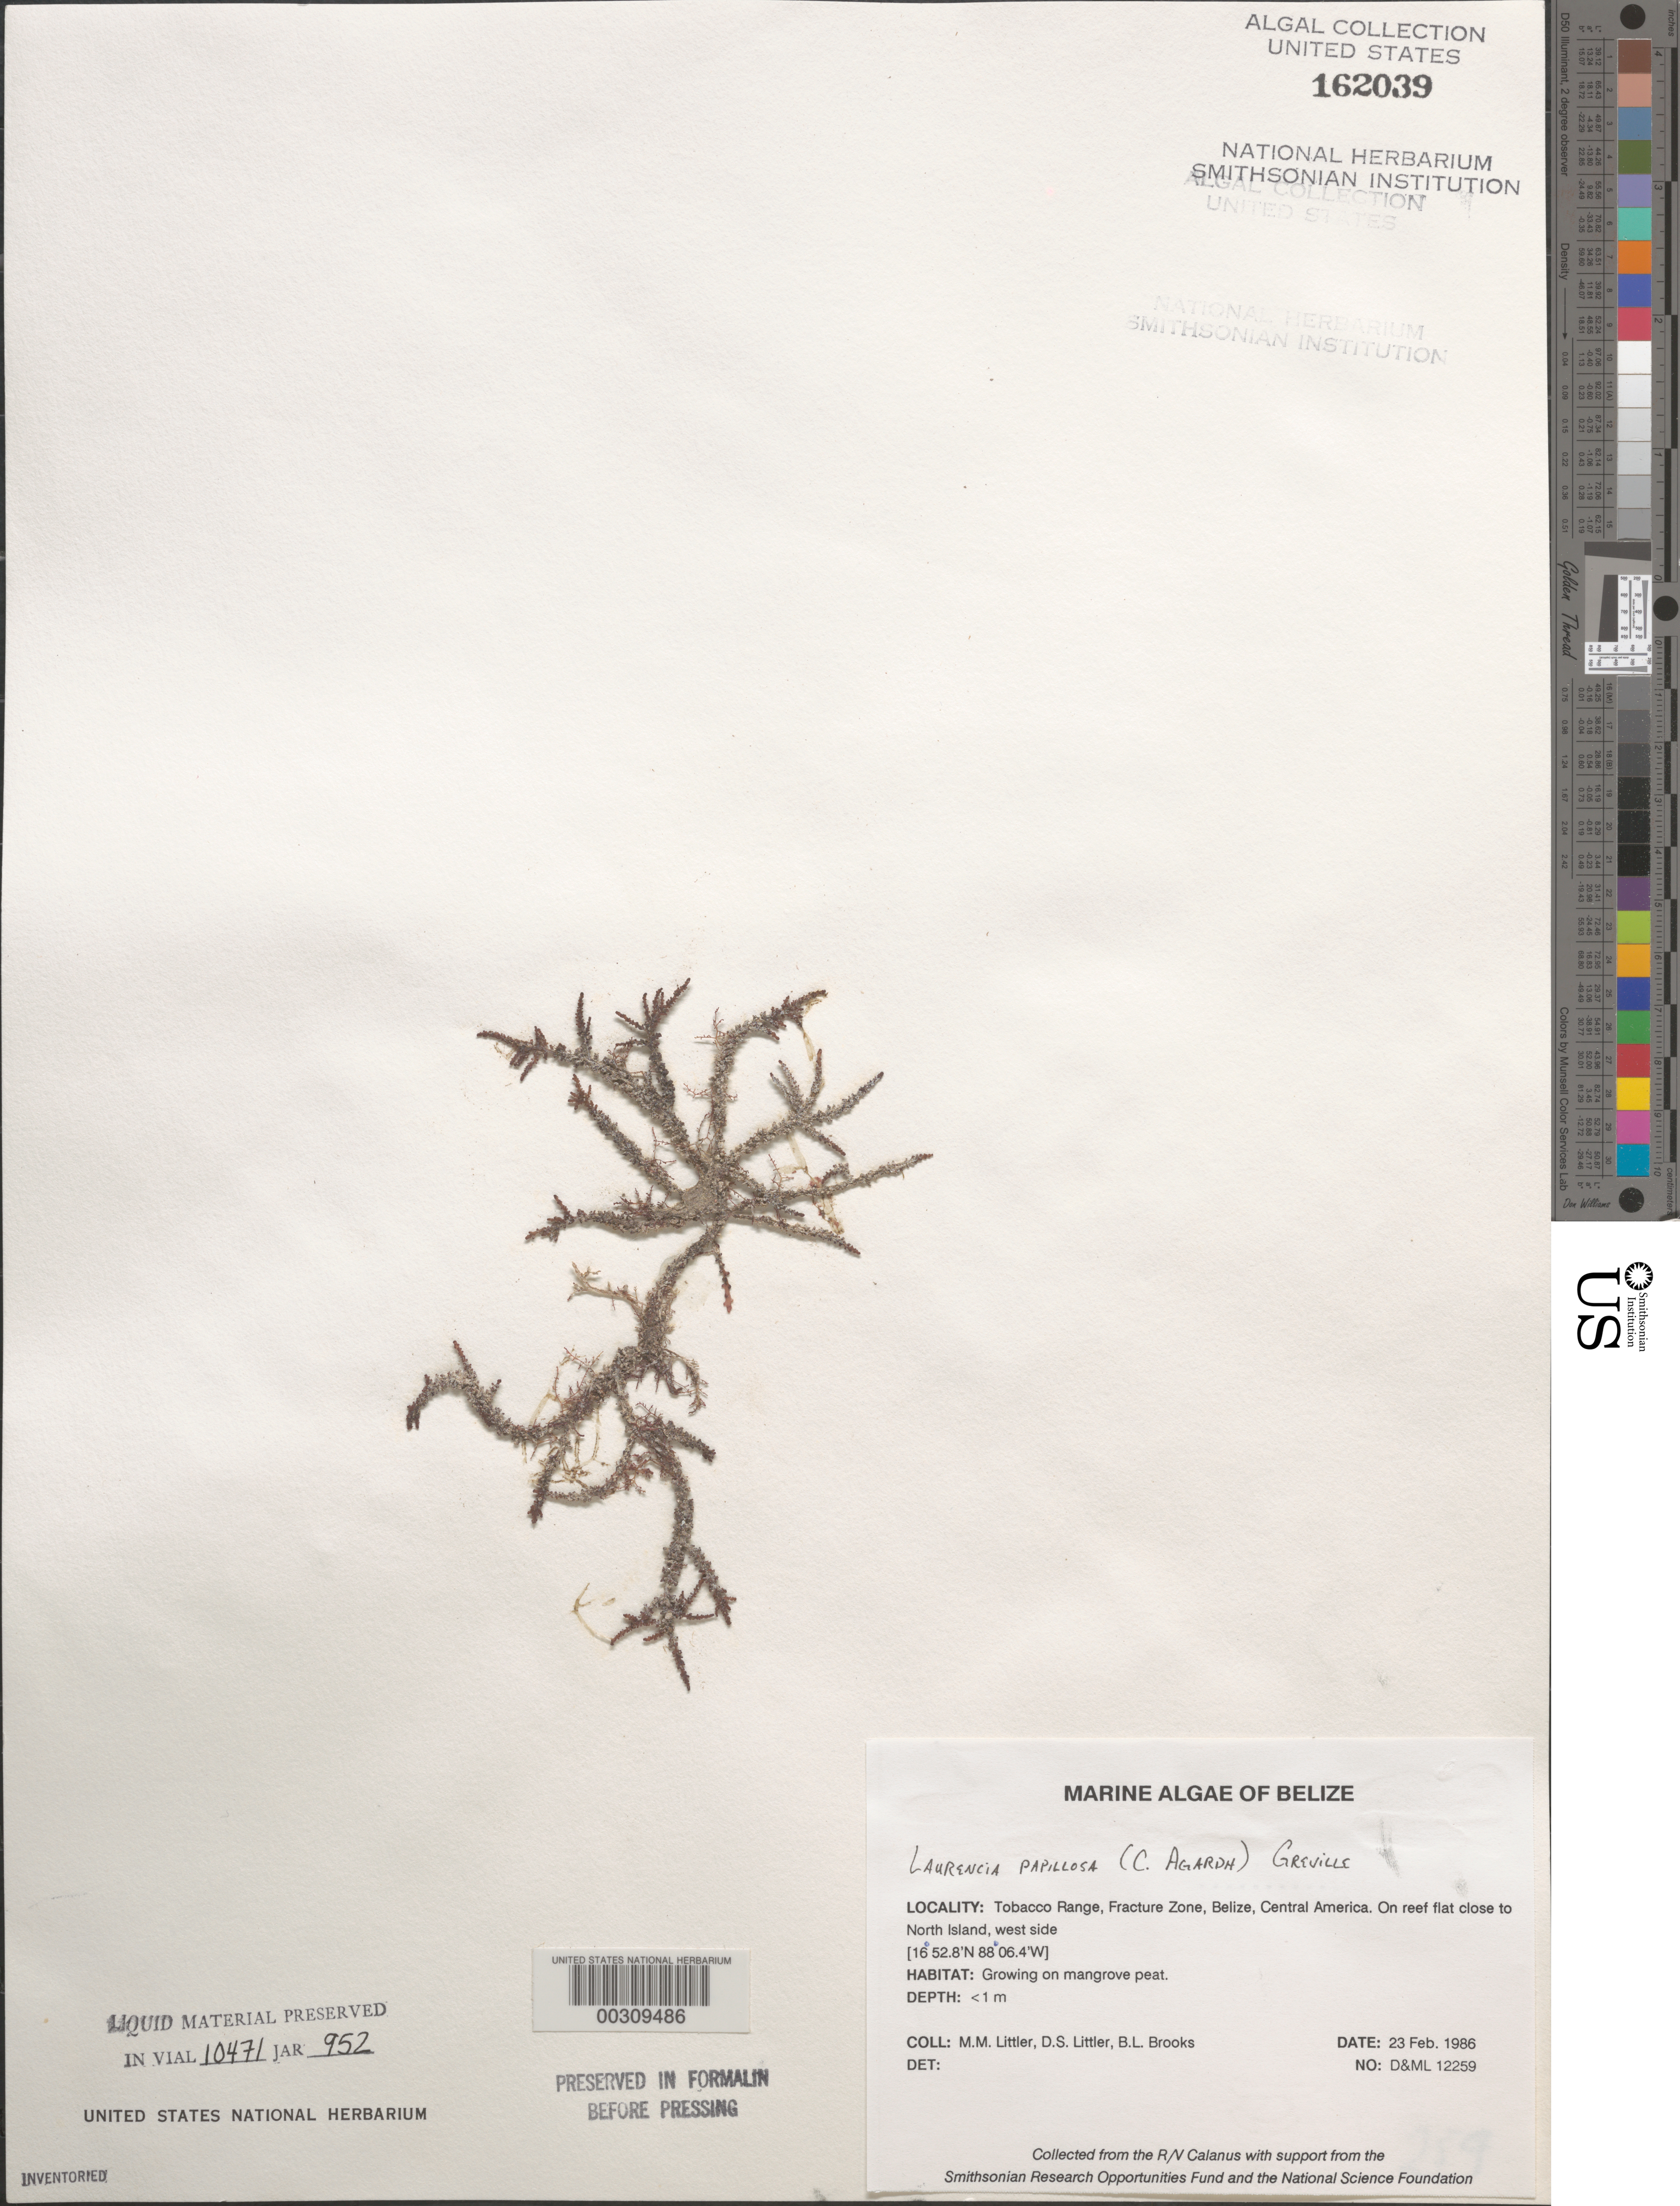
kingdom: Plantae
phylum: Rhodophyta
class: Florideophyceae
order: Ceramiales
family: Rhodomelaceae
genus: Palisada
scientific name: Palisada perforata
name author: (Bory) K.W. Nam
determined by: Algae name updating Project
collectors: M. M. Littler, D. S. Littler & B. Brooks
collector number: D&ML 12259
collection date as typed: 23 Feb 1986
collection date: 1986-02-23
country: Belize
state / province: Stann Creek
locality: Tobacco Range, near Northwest Island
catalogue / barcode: US 162039